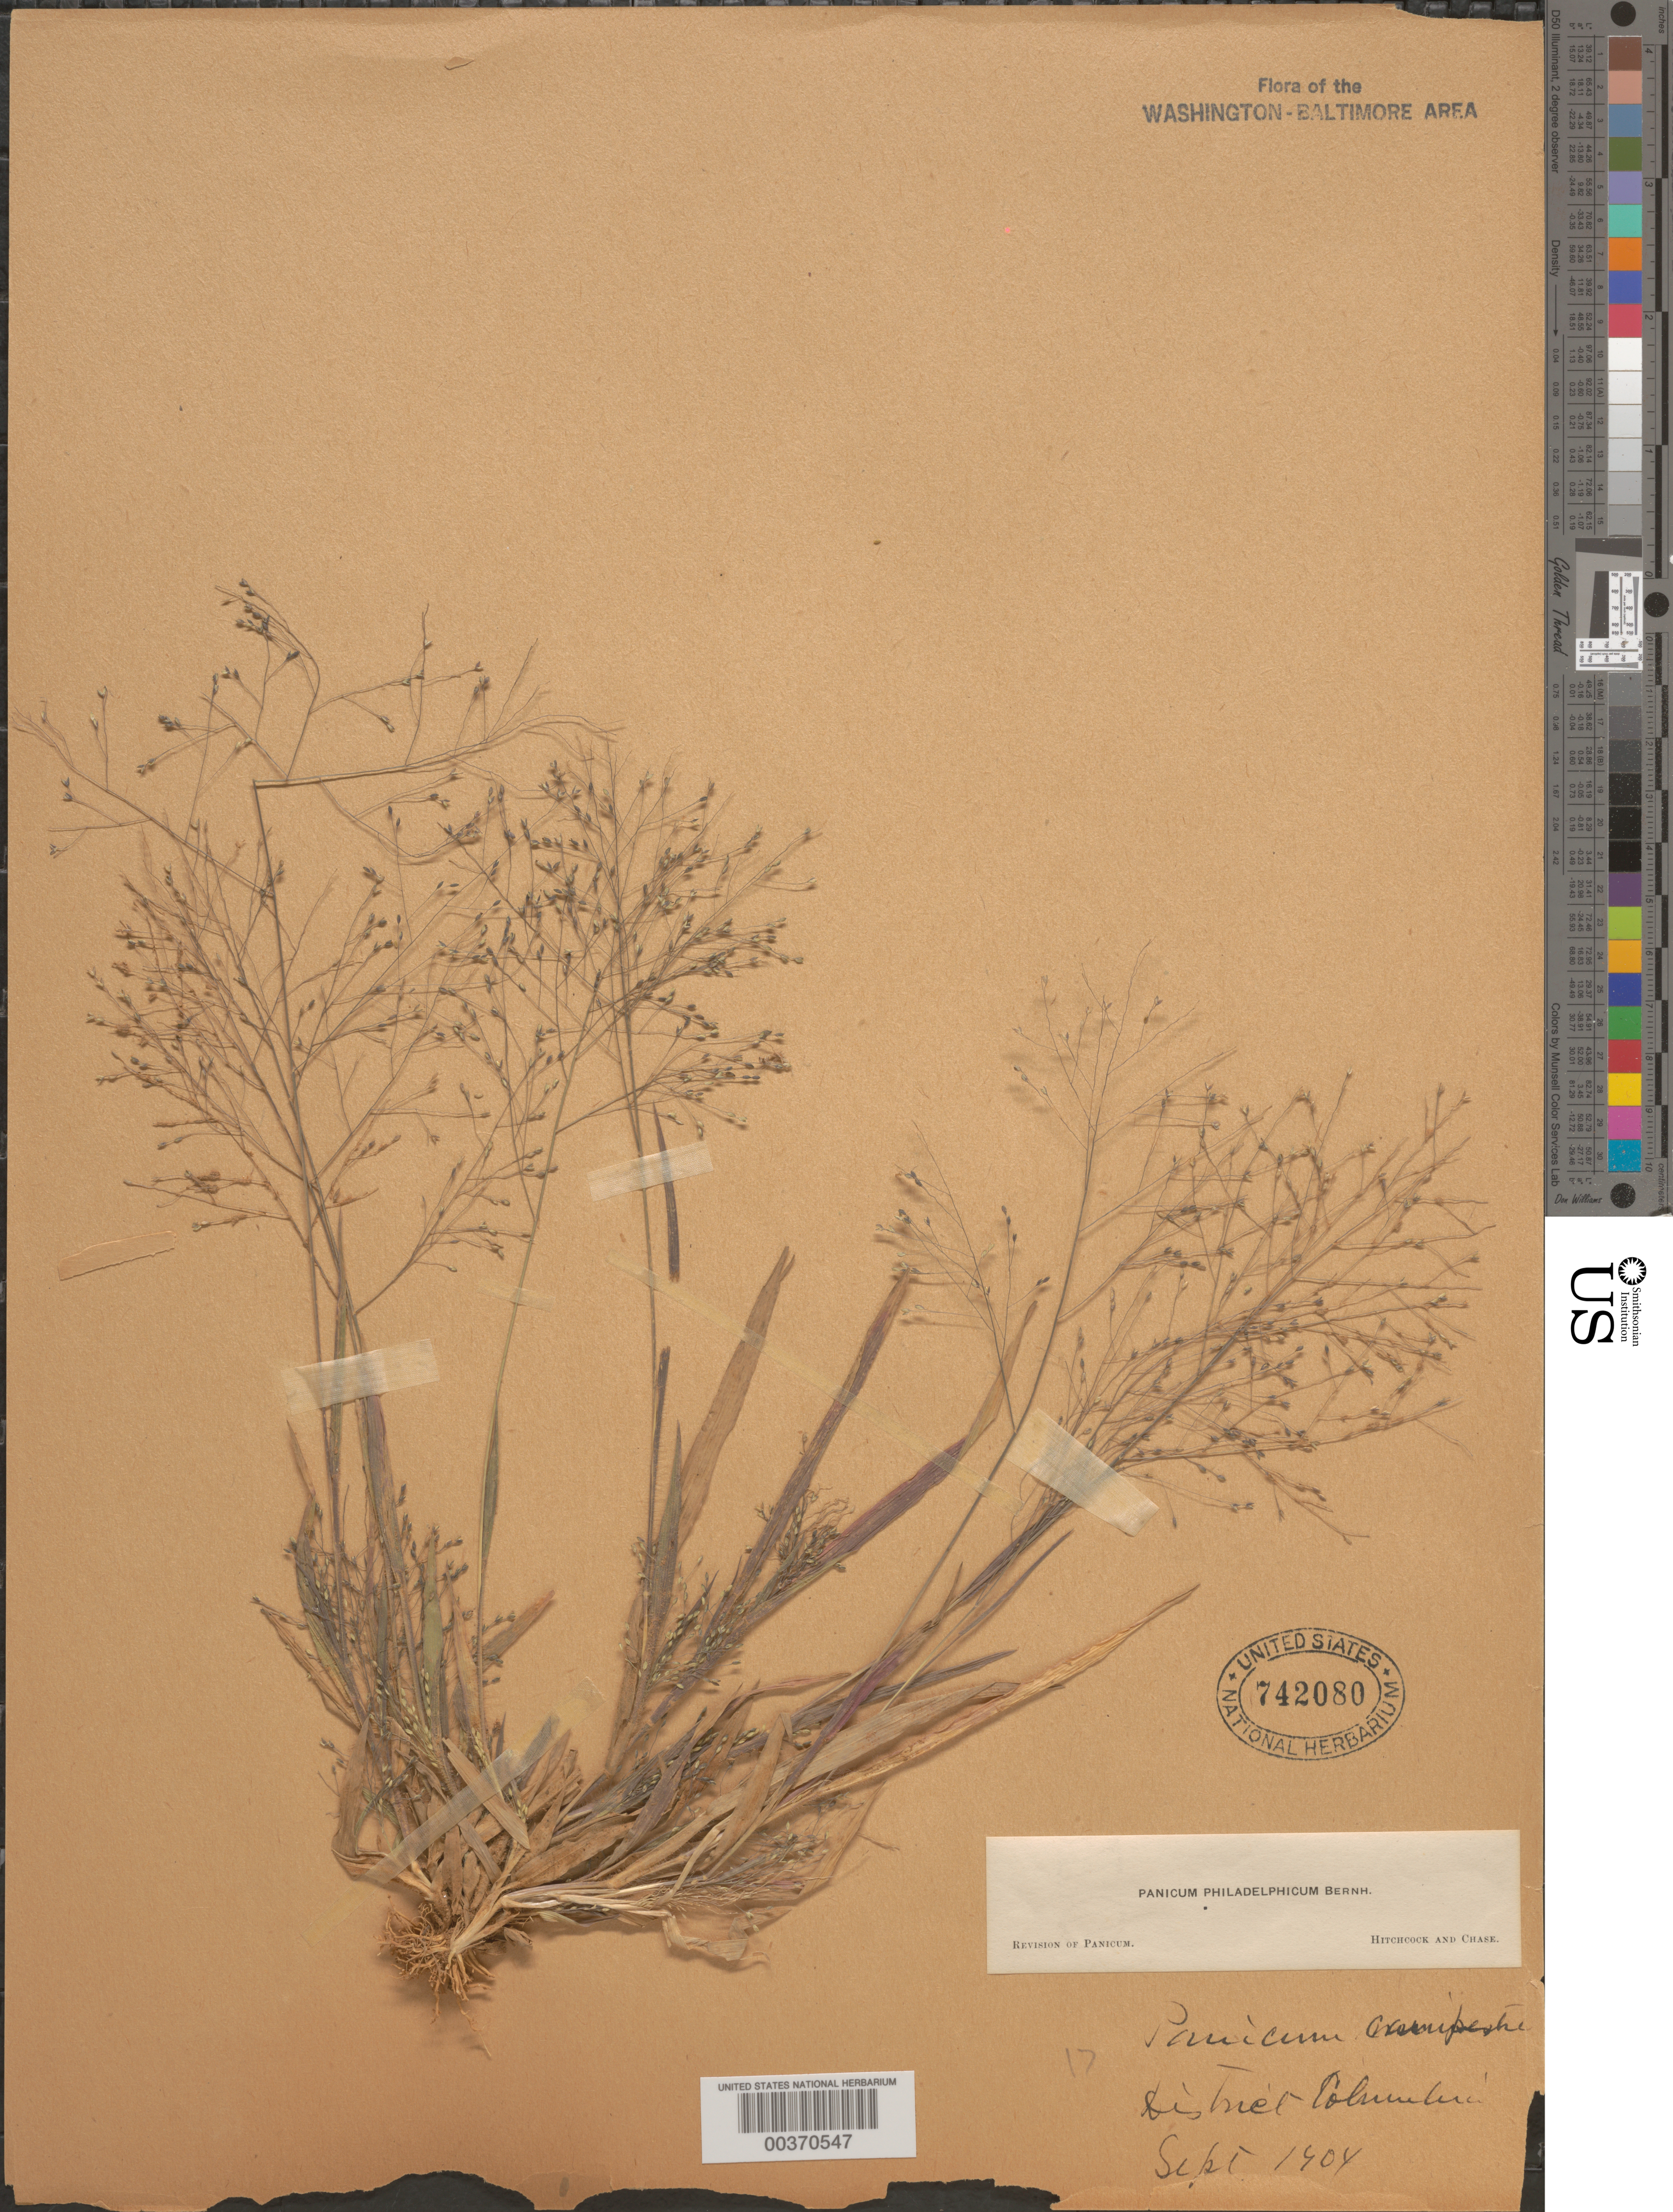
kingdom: Plantae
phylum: Tracheophyta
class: Liliopsida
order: Poales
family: Poaceae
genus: Panicum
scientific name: Panicum philadelphicum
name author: Bernh. ex Trin.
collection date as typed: Sep 1904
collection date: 1904-09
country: United States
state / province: District of Columbia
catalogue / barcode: US 742080